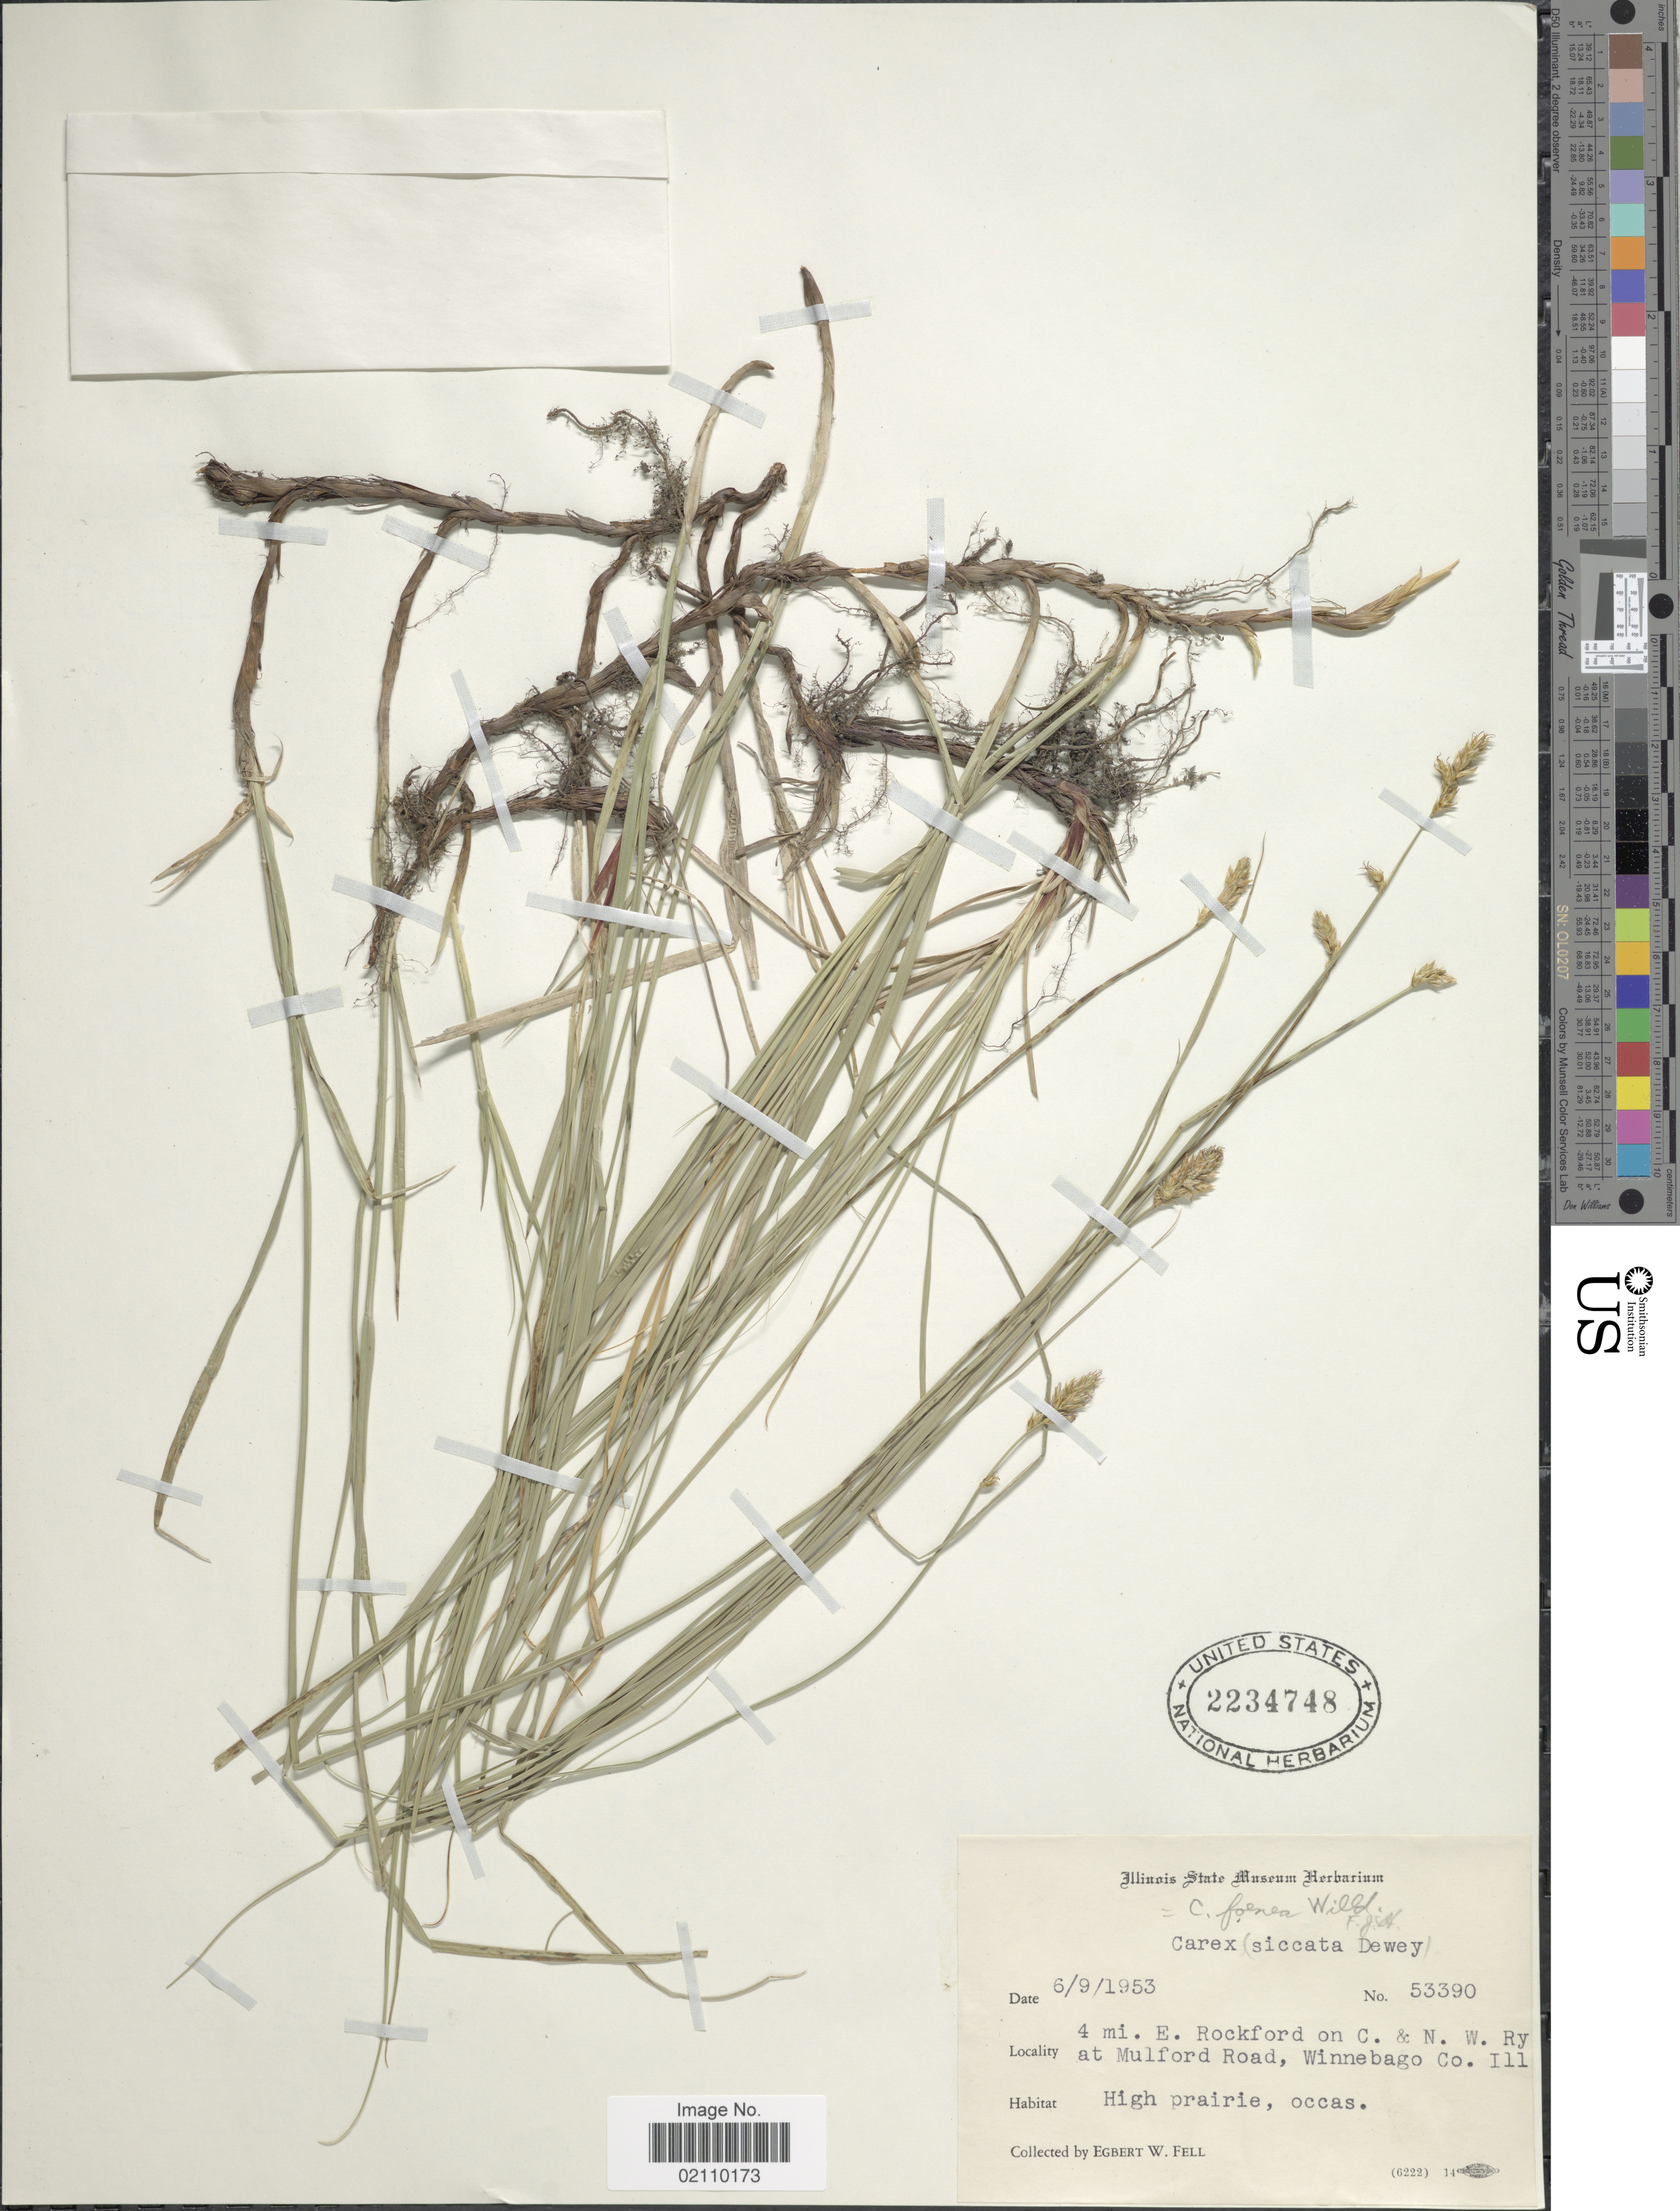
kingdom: Plantae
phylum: Tracheophyta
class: Liliopsida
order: Poales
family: Cyperaceae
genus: Carex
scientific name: Carex siccata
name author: Dewey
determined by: Strong, Mark T., (BOT), Smithsonian Institution - National Museum of Natural History (UNITED STATES)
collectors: E. Fell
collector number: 53390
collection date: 1953-06-09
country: United States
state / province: Illinois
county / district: Winnebago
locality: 4 mi. E. Rockford on C. & N. W. Ry at Mulfrod Road, Winnebago Co., high prairie, occas.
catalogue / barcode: US 2234748